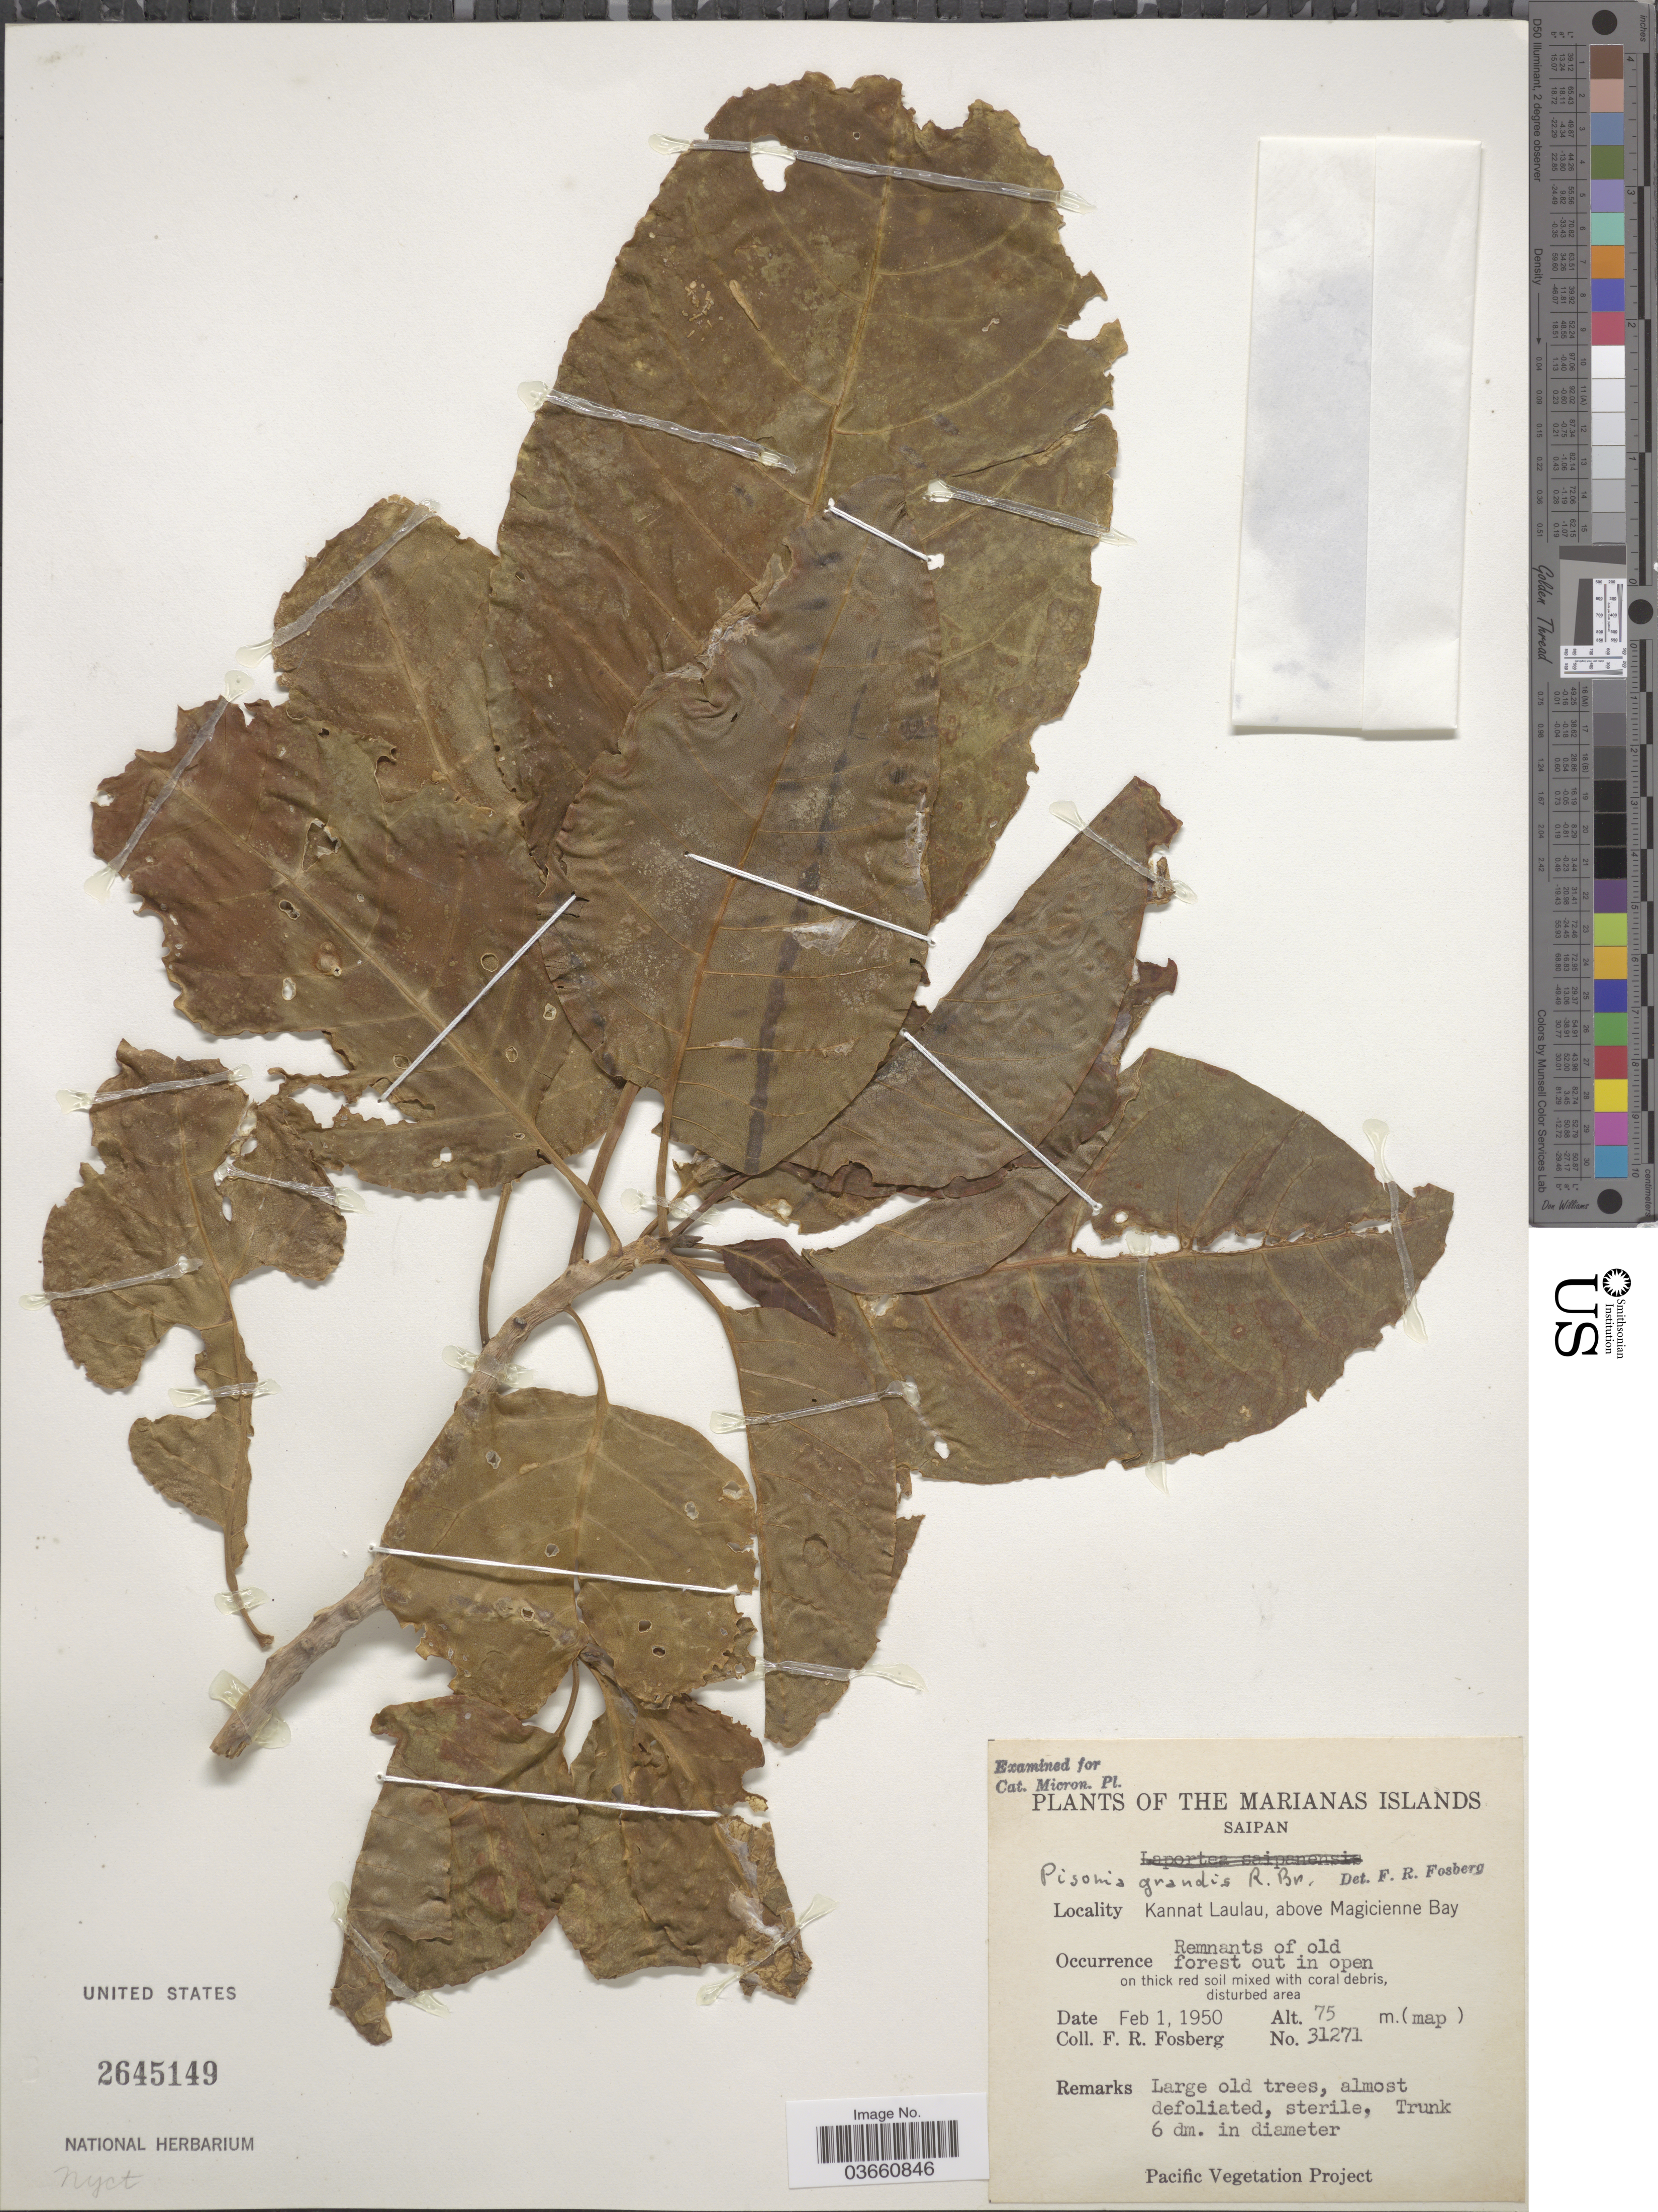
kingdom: Plantae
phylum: Tracheophyta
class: Magnoliopsida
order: Caryophyllales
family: Nyctaginaceae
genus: Pisonia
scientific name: Pisonia grandis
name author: R. Br.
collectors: F. R. Fosberg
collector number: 31271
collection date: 1950-02-01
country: Northern Mariana Islands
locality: Marianas Islands. Saipan. Kannat Laulau, above Magicienne Bay.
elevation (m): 75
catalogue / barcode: US 2645149